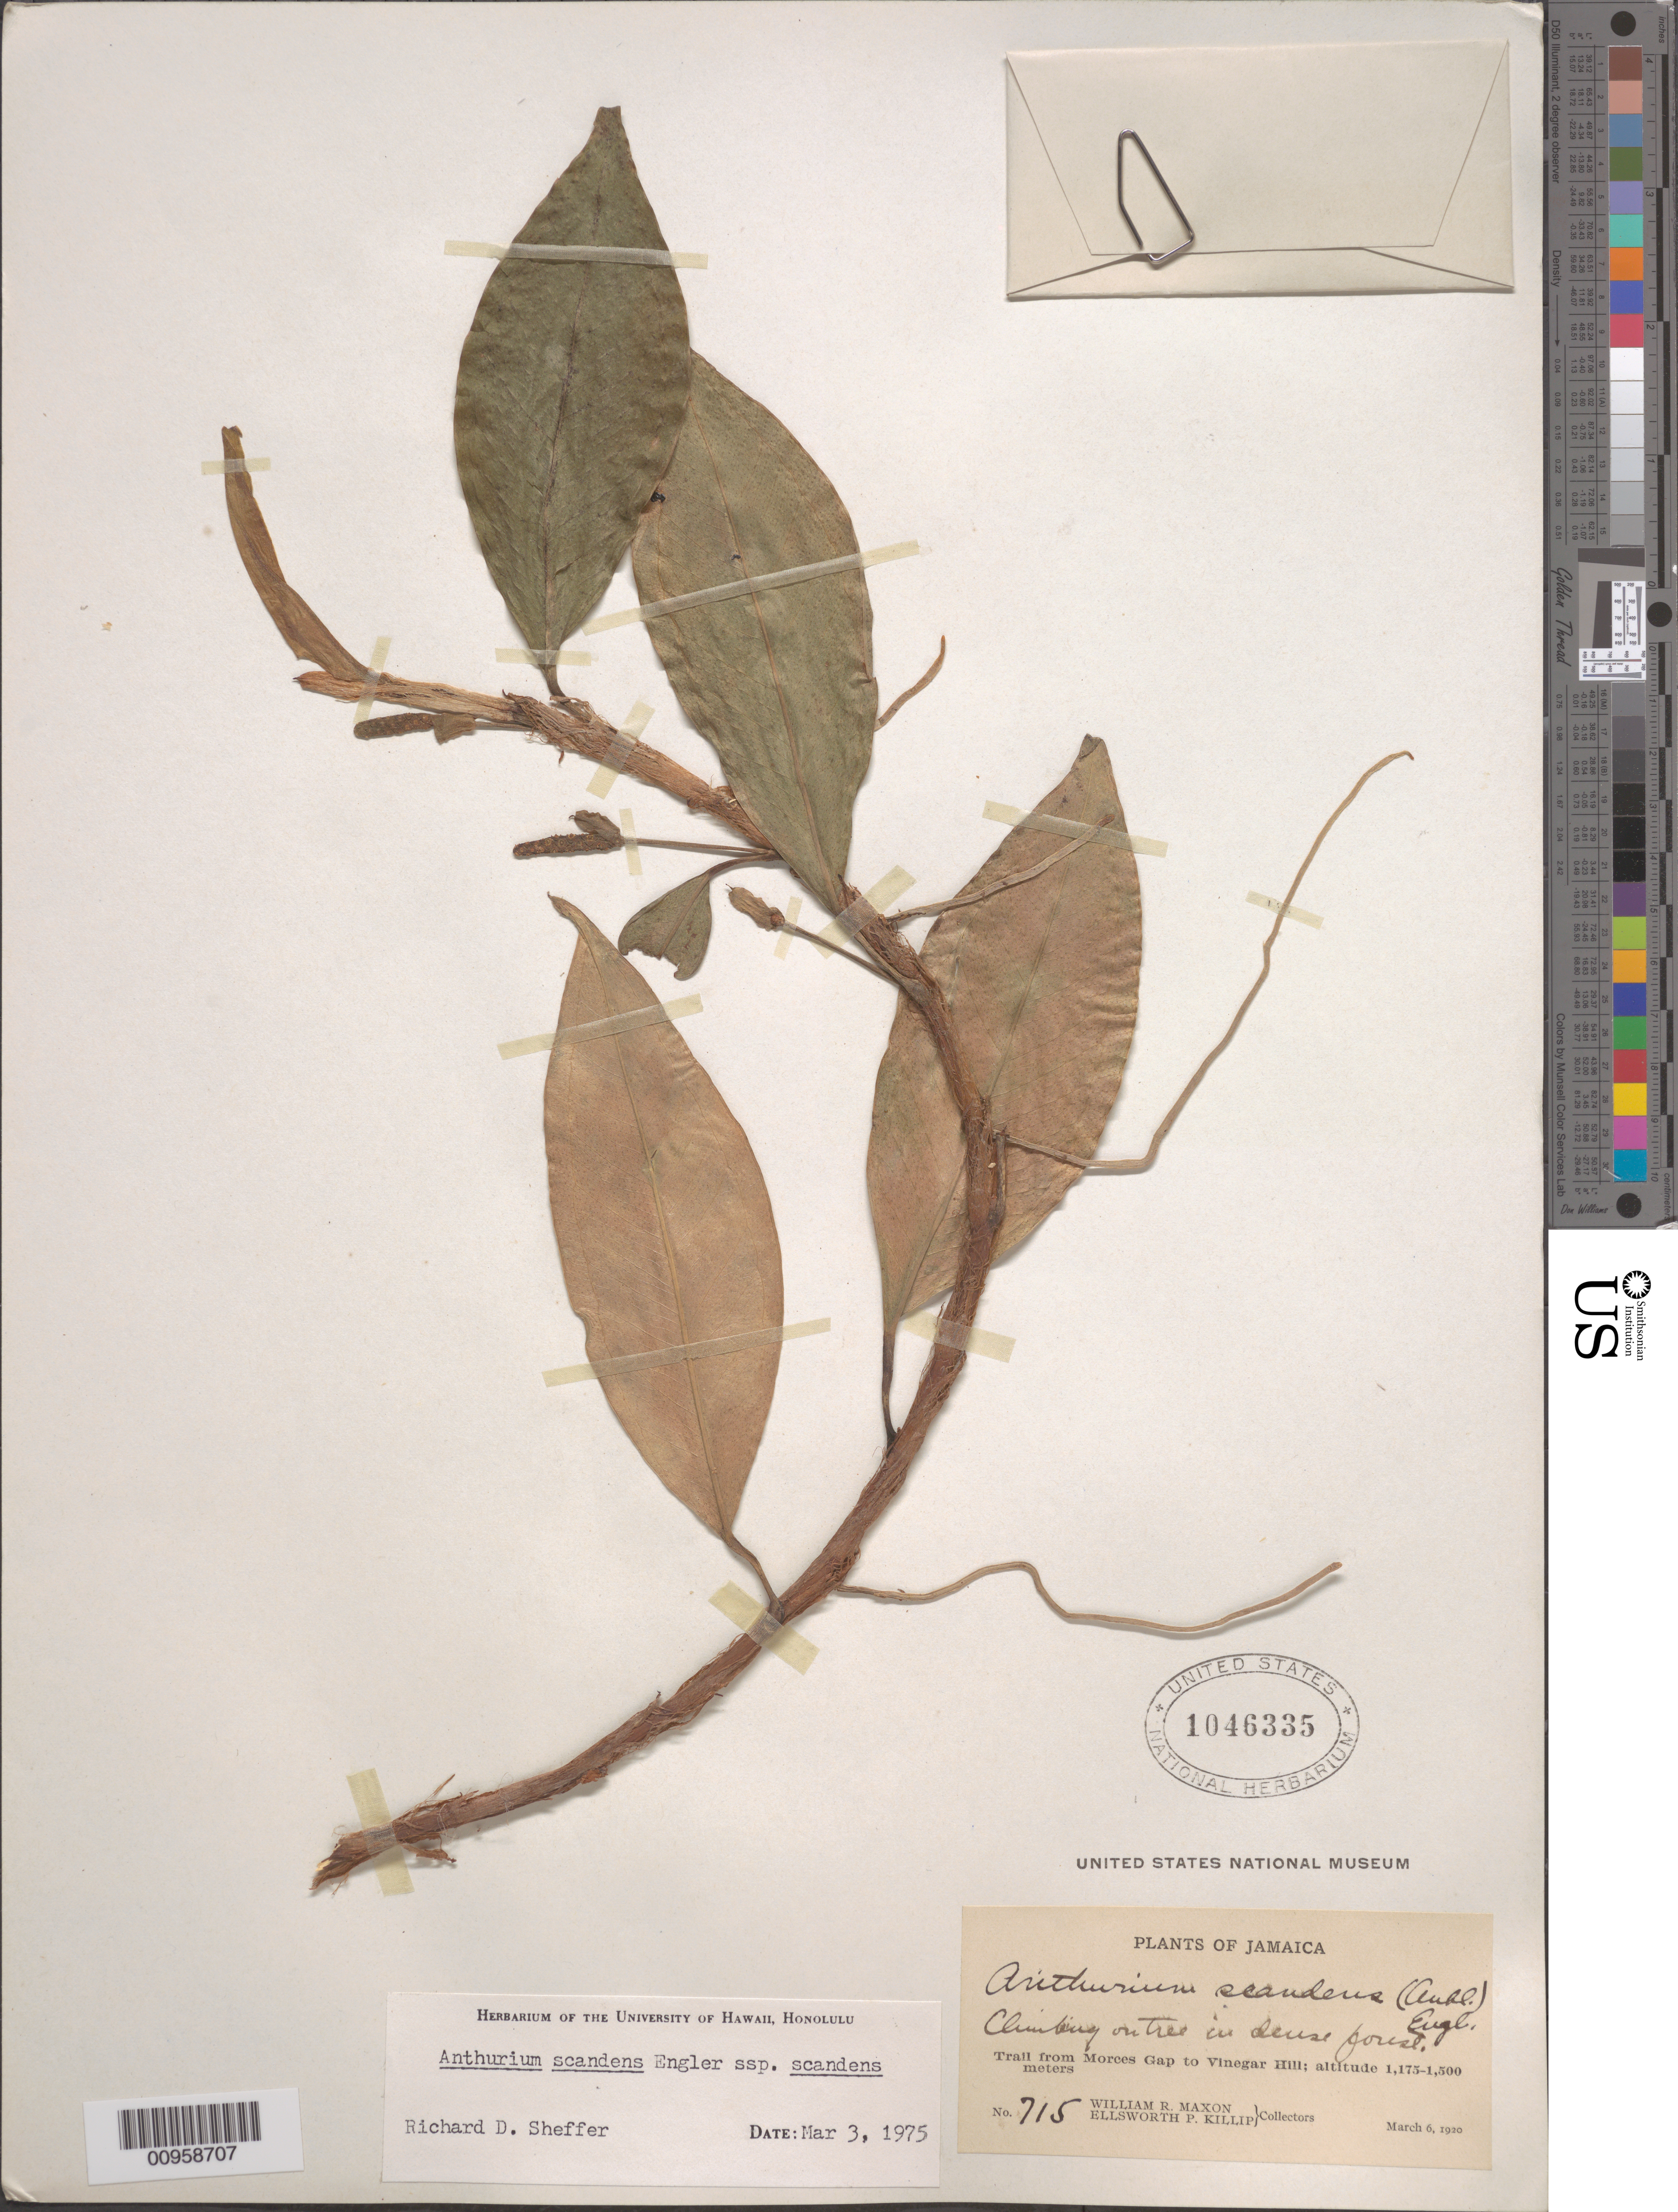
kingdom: Plantae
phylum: Tracheophyta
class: Liliopsida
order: Alismatales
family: Araceae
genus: Anthurium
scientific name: Anthurium scandens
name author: (Aubl.) Engl.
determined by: Sheffer, R. D.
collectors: W. R. Maxon & E. P. Killip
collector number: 715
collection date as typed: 06 Mar 1920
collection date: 1920-03-06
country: Jamaica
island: Jamaica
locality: Trail from Morces Gap to Vinegar Hill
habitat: On tree in dense forest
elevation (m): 1175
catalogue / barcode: US 1046335